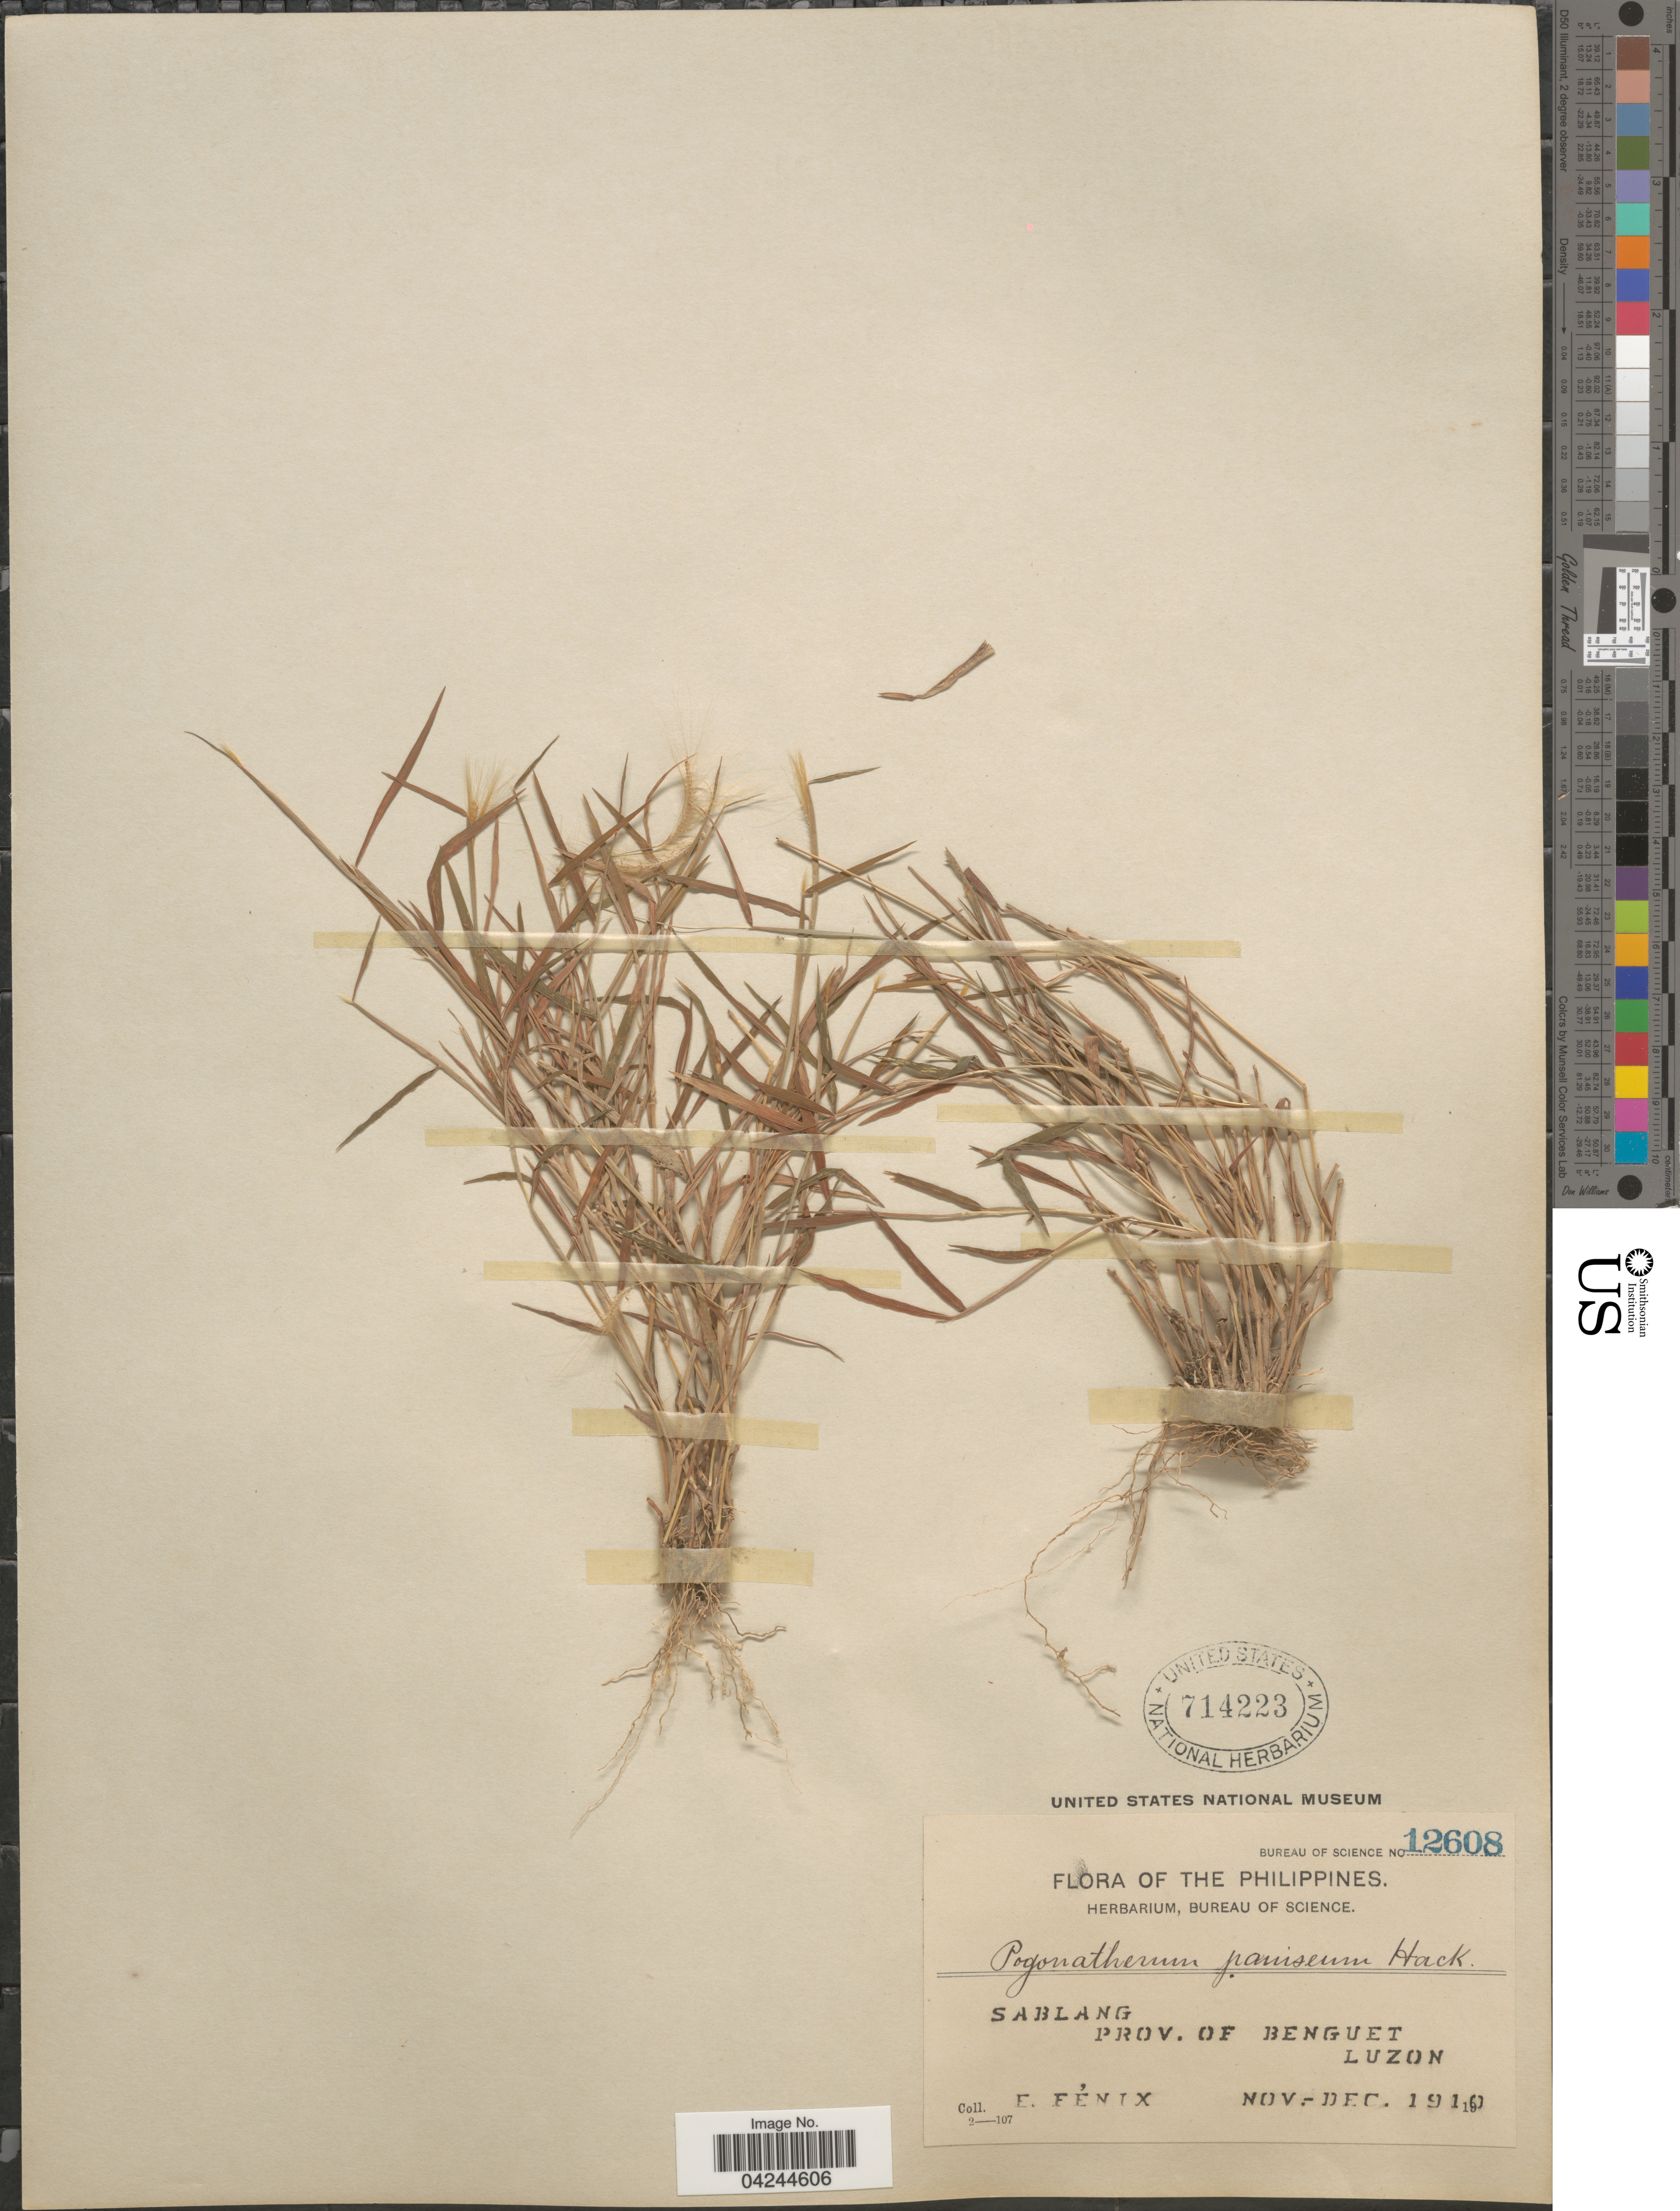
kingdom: Plantae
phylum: Tracheophyta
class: Liliopsida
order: Poales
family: Poaceae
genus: Pogonatherum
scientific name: Pogonatherum crinitum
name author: (Thunb.) Kunth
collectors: E. Fénix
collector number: Bureau of Science 12608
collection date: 1910-11/1910-12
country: Philippines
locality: Sablang, Prov. of Benguet, Luzon.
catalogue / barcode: US 714223